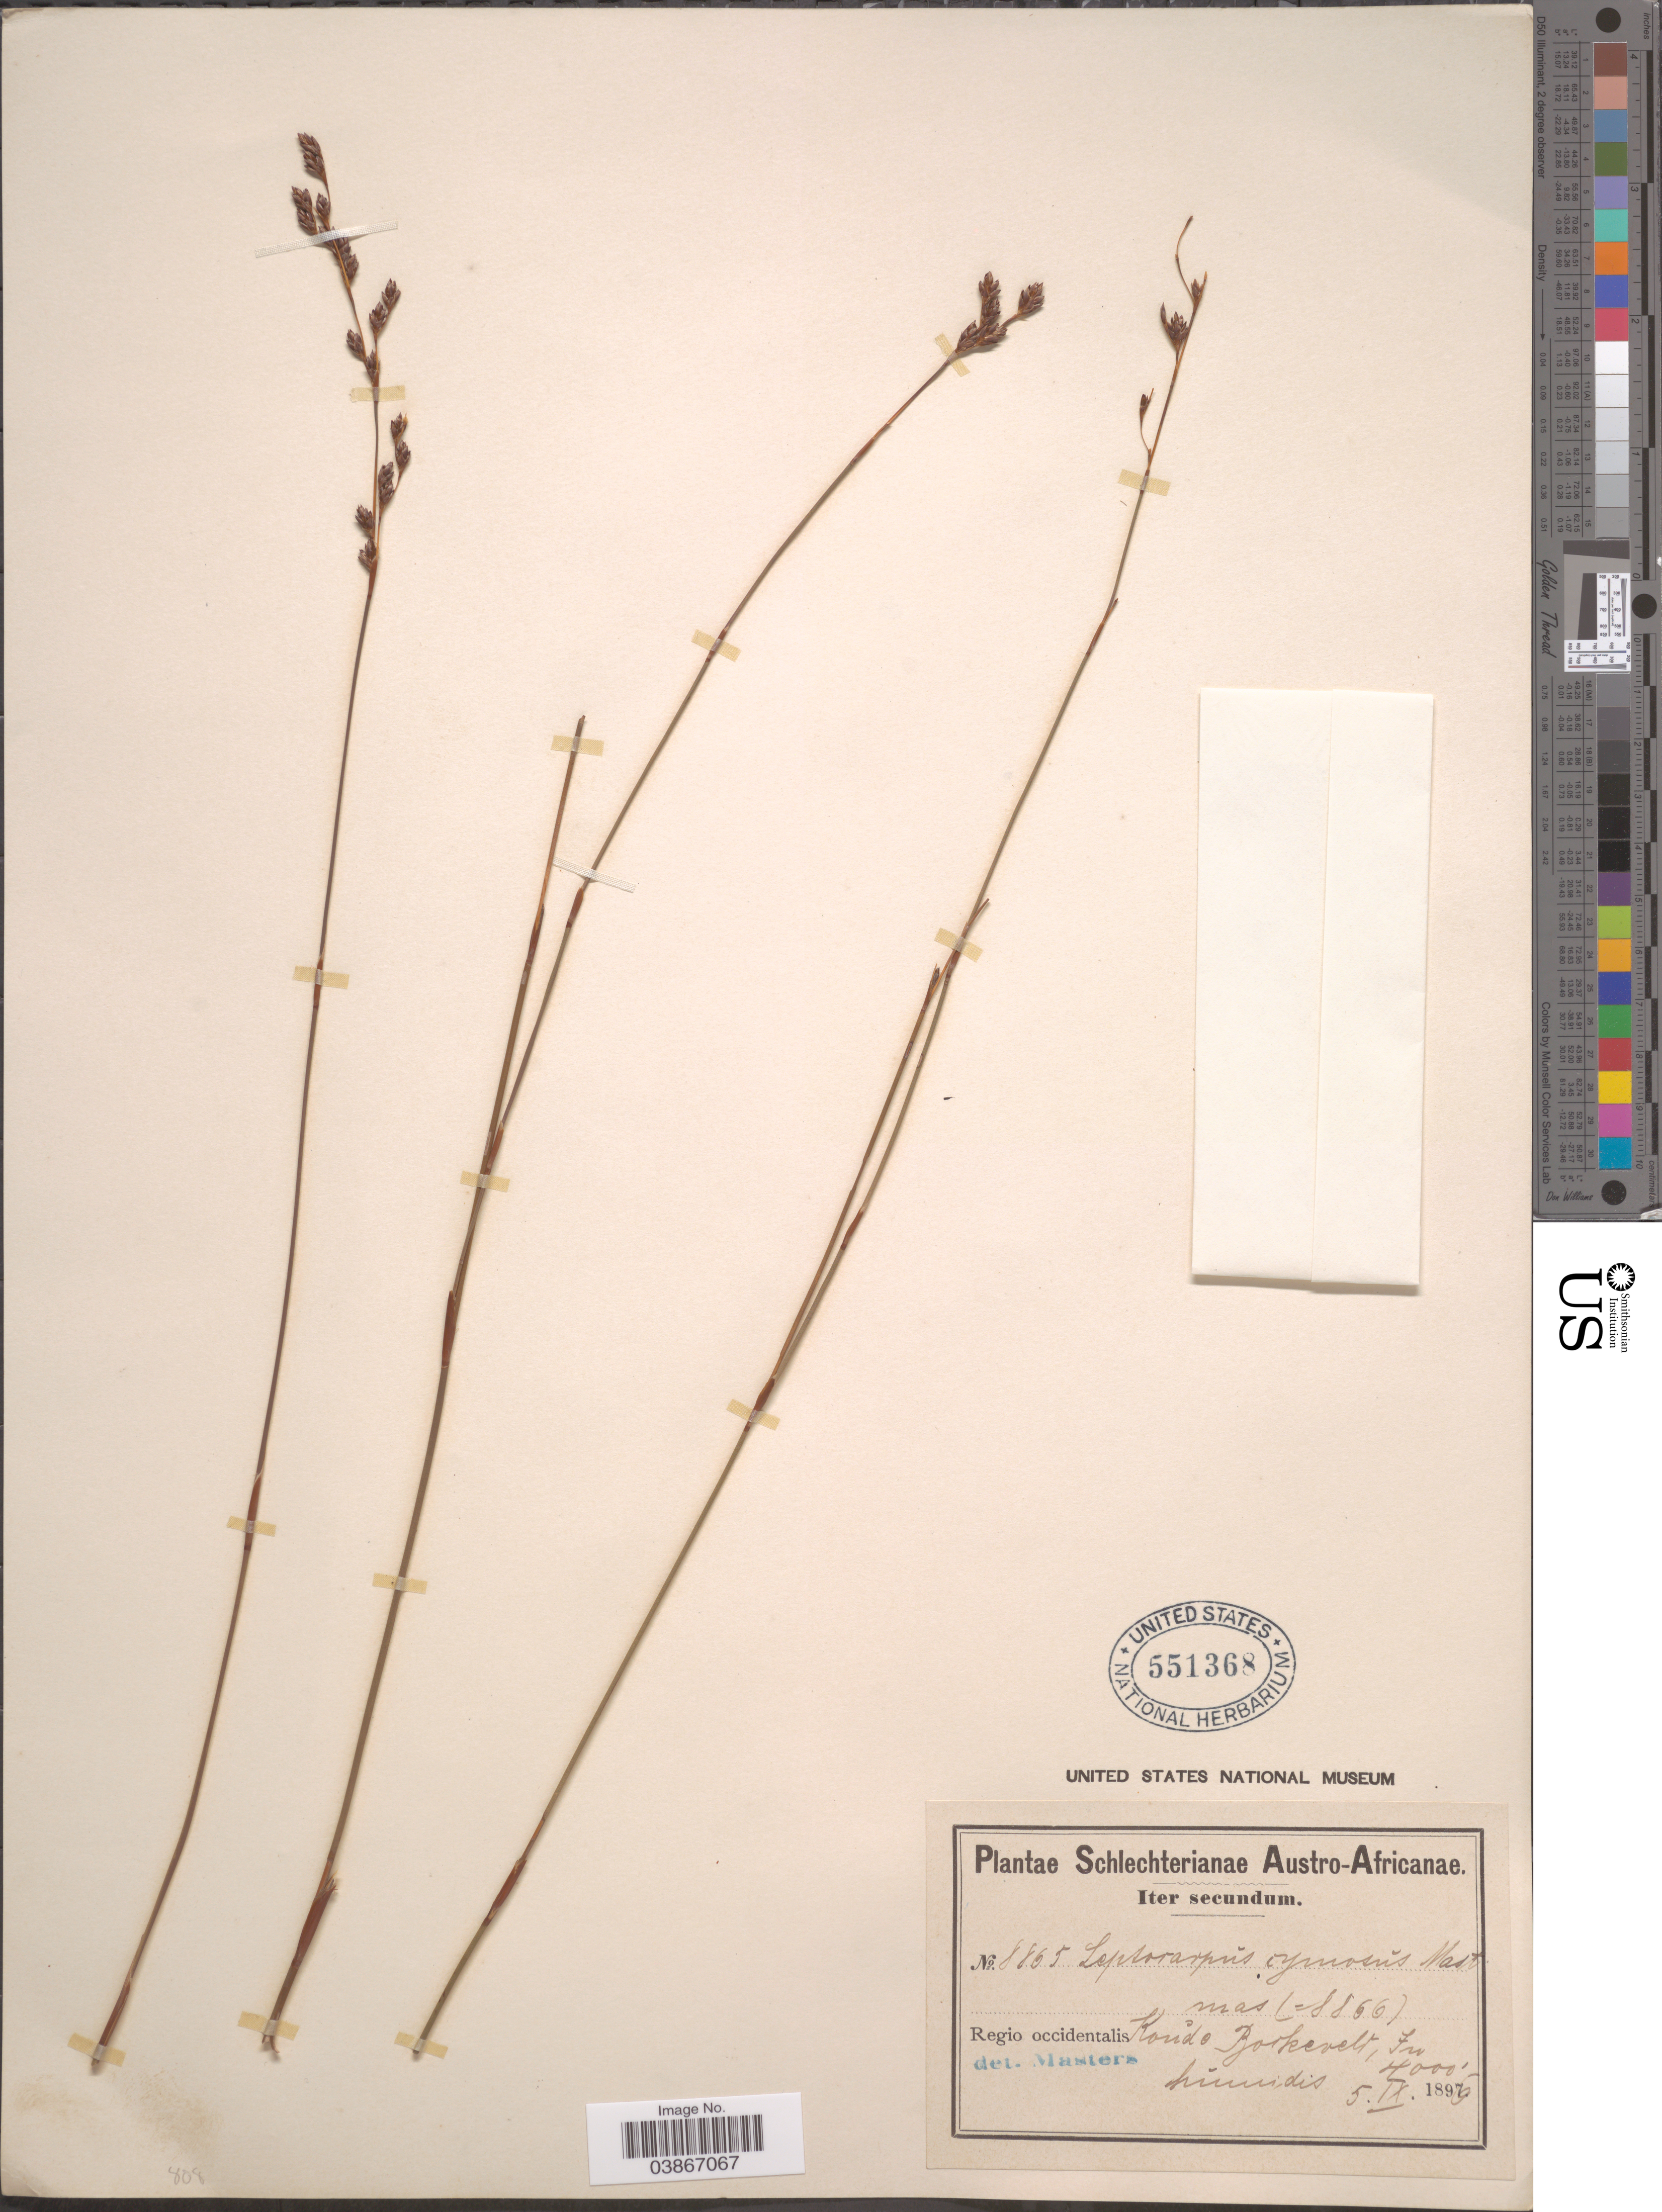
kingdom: Plantae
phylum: Tracheophyta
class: Liliopsida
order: Poales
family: Restionaceae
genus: Leptocarpus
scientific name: Leptocarpus cymosus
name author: Mast.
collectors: Schlechter, --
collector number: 8865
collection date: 1896-09-05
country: South Africa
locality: Austro-Africanae. Regio occidentalis Koůde Bokkeveld, In huimidis.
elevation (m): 1219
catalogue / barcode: US 551368